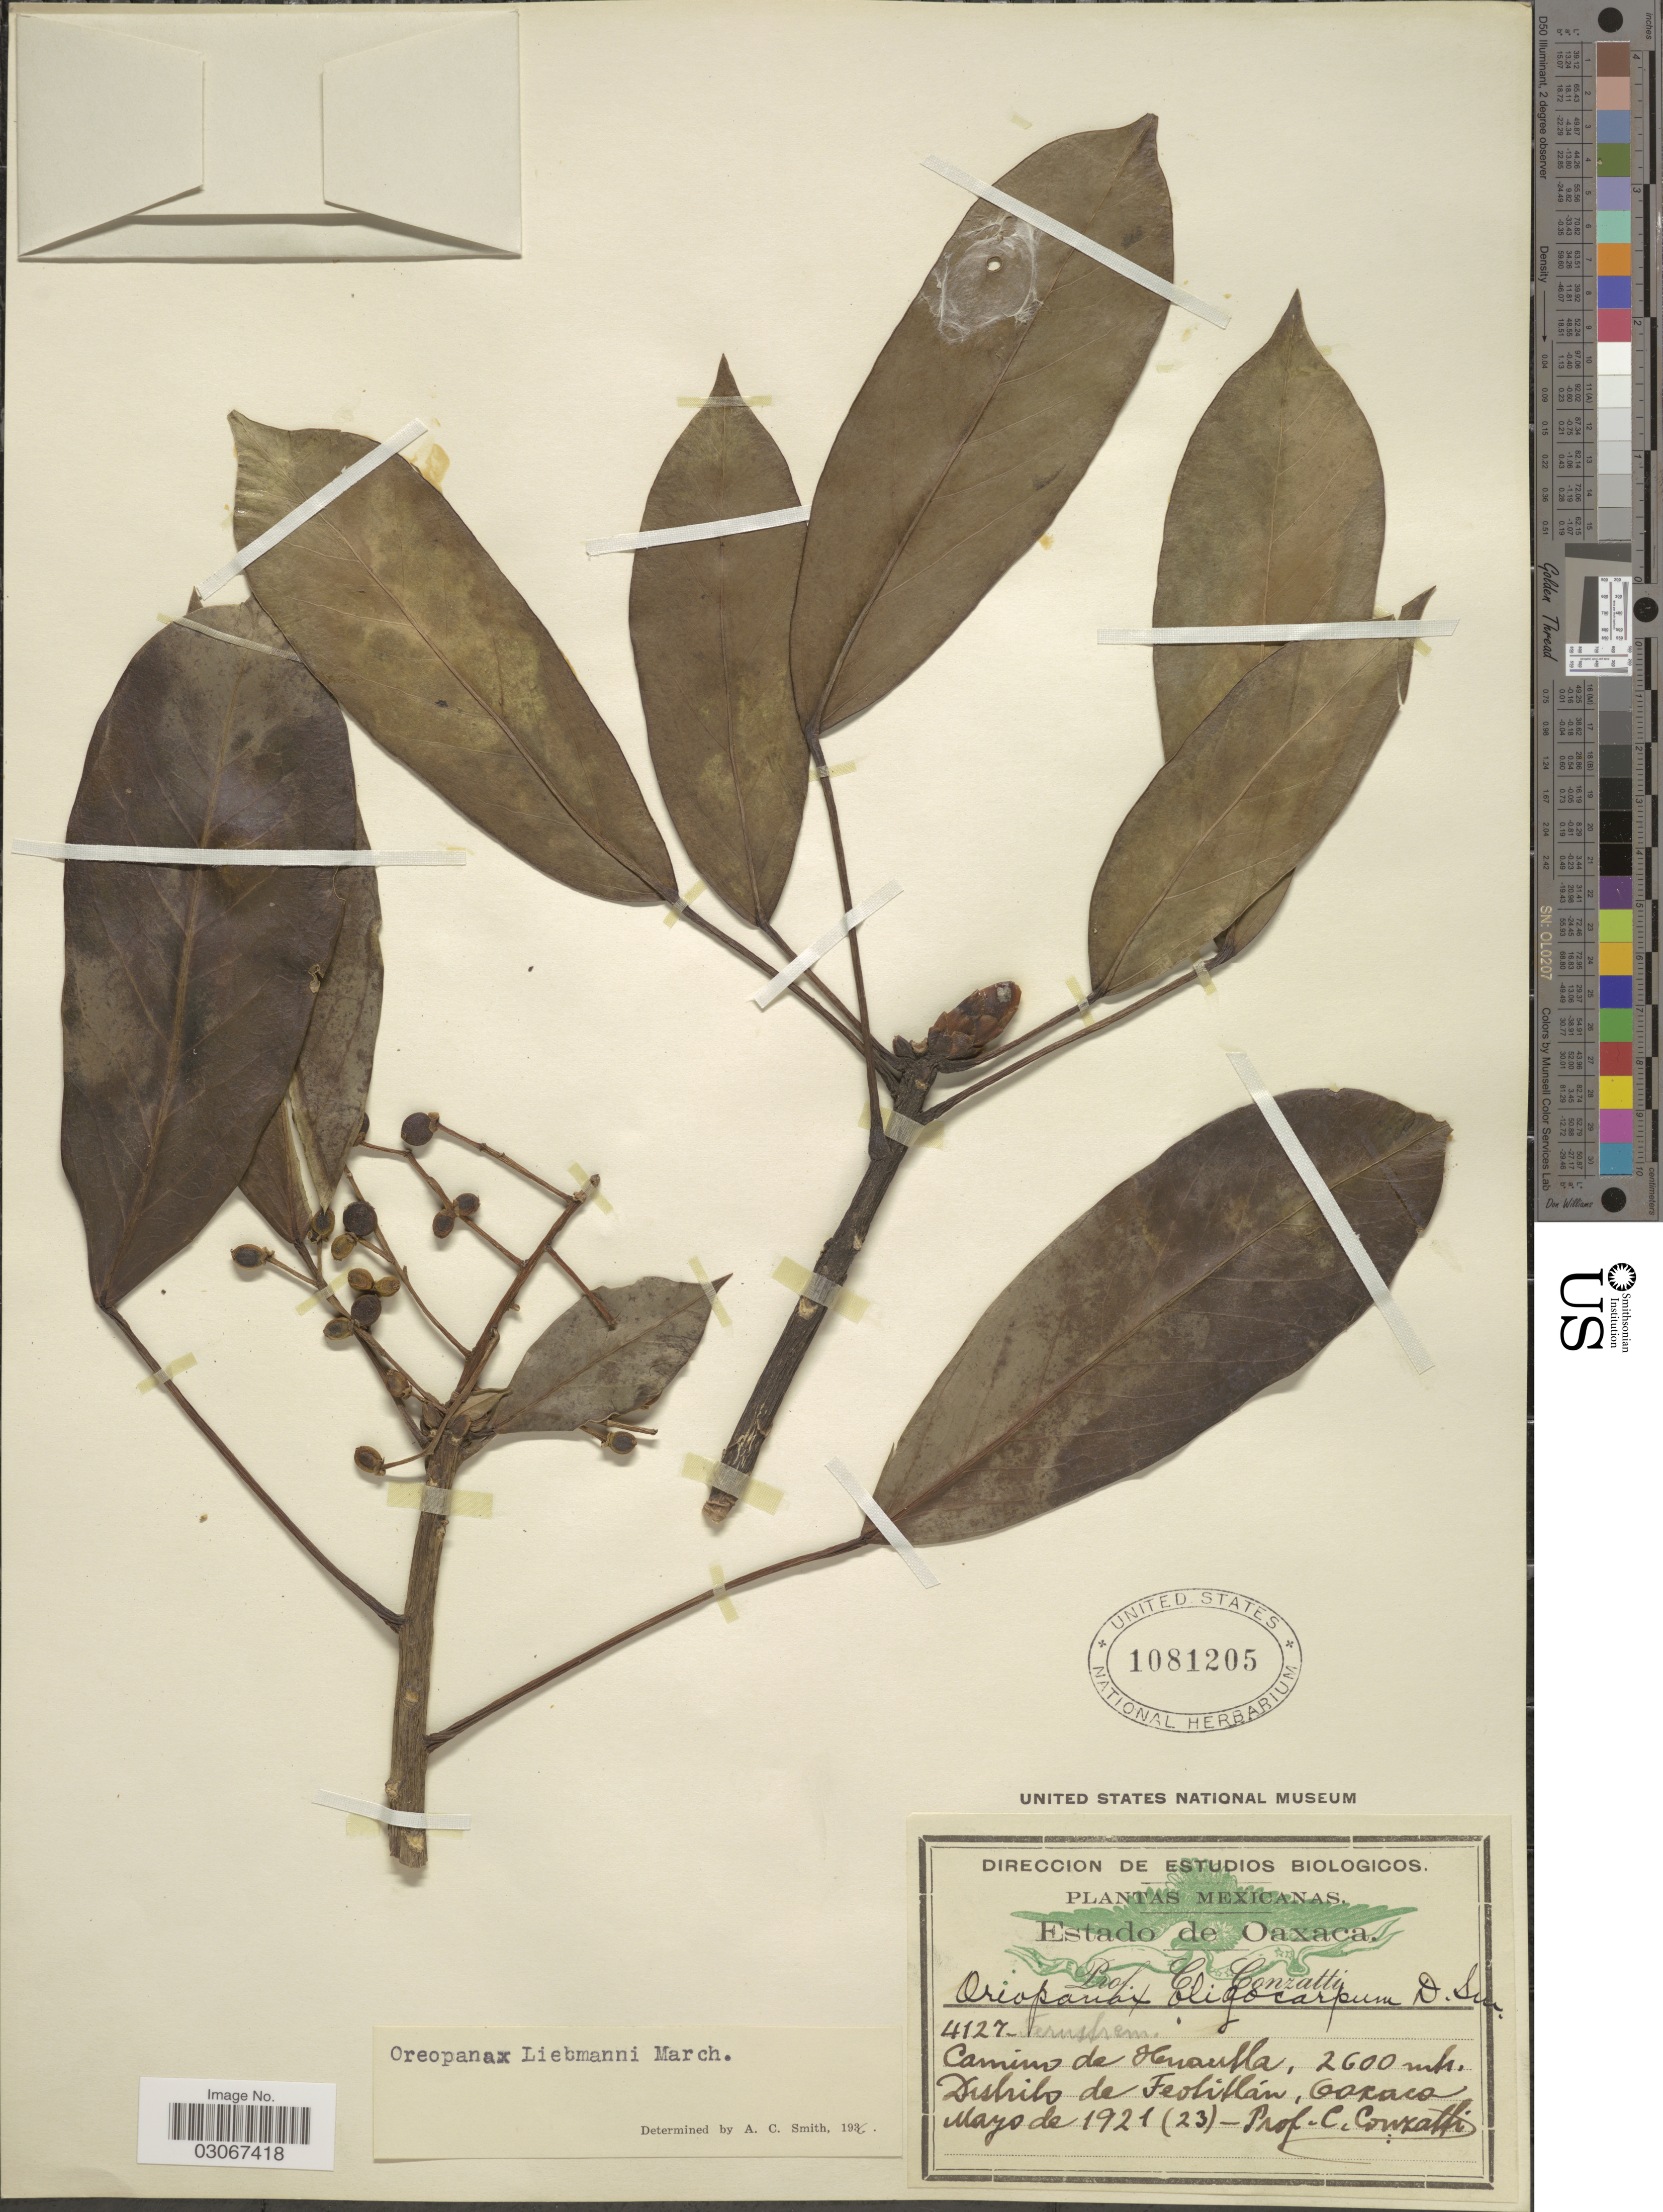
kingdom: Plantae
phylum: Tracheophyta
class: Magnoliopsida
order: Apiales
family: Araliaceae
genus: Oreopanax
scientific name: Oreopanax liebmannii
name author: Marchal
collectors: C. Conzatti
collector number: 4127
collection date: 1921-05-23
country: Mexico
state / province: Oaxaca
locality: Camino de Huautla, Distrito de Teotitlán.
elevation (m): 2600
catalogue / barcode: US 1081205